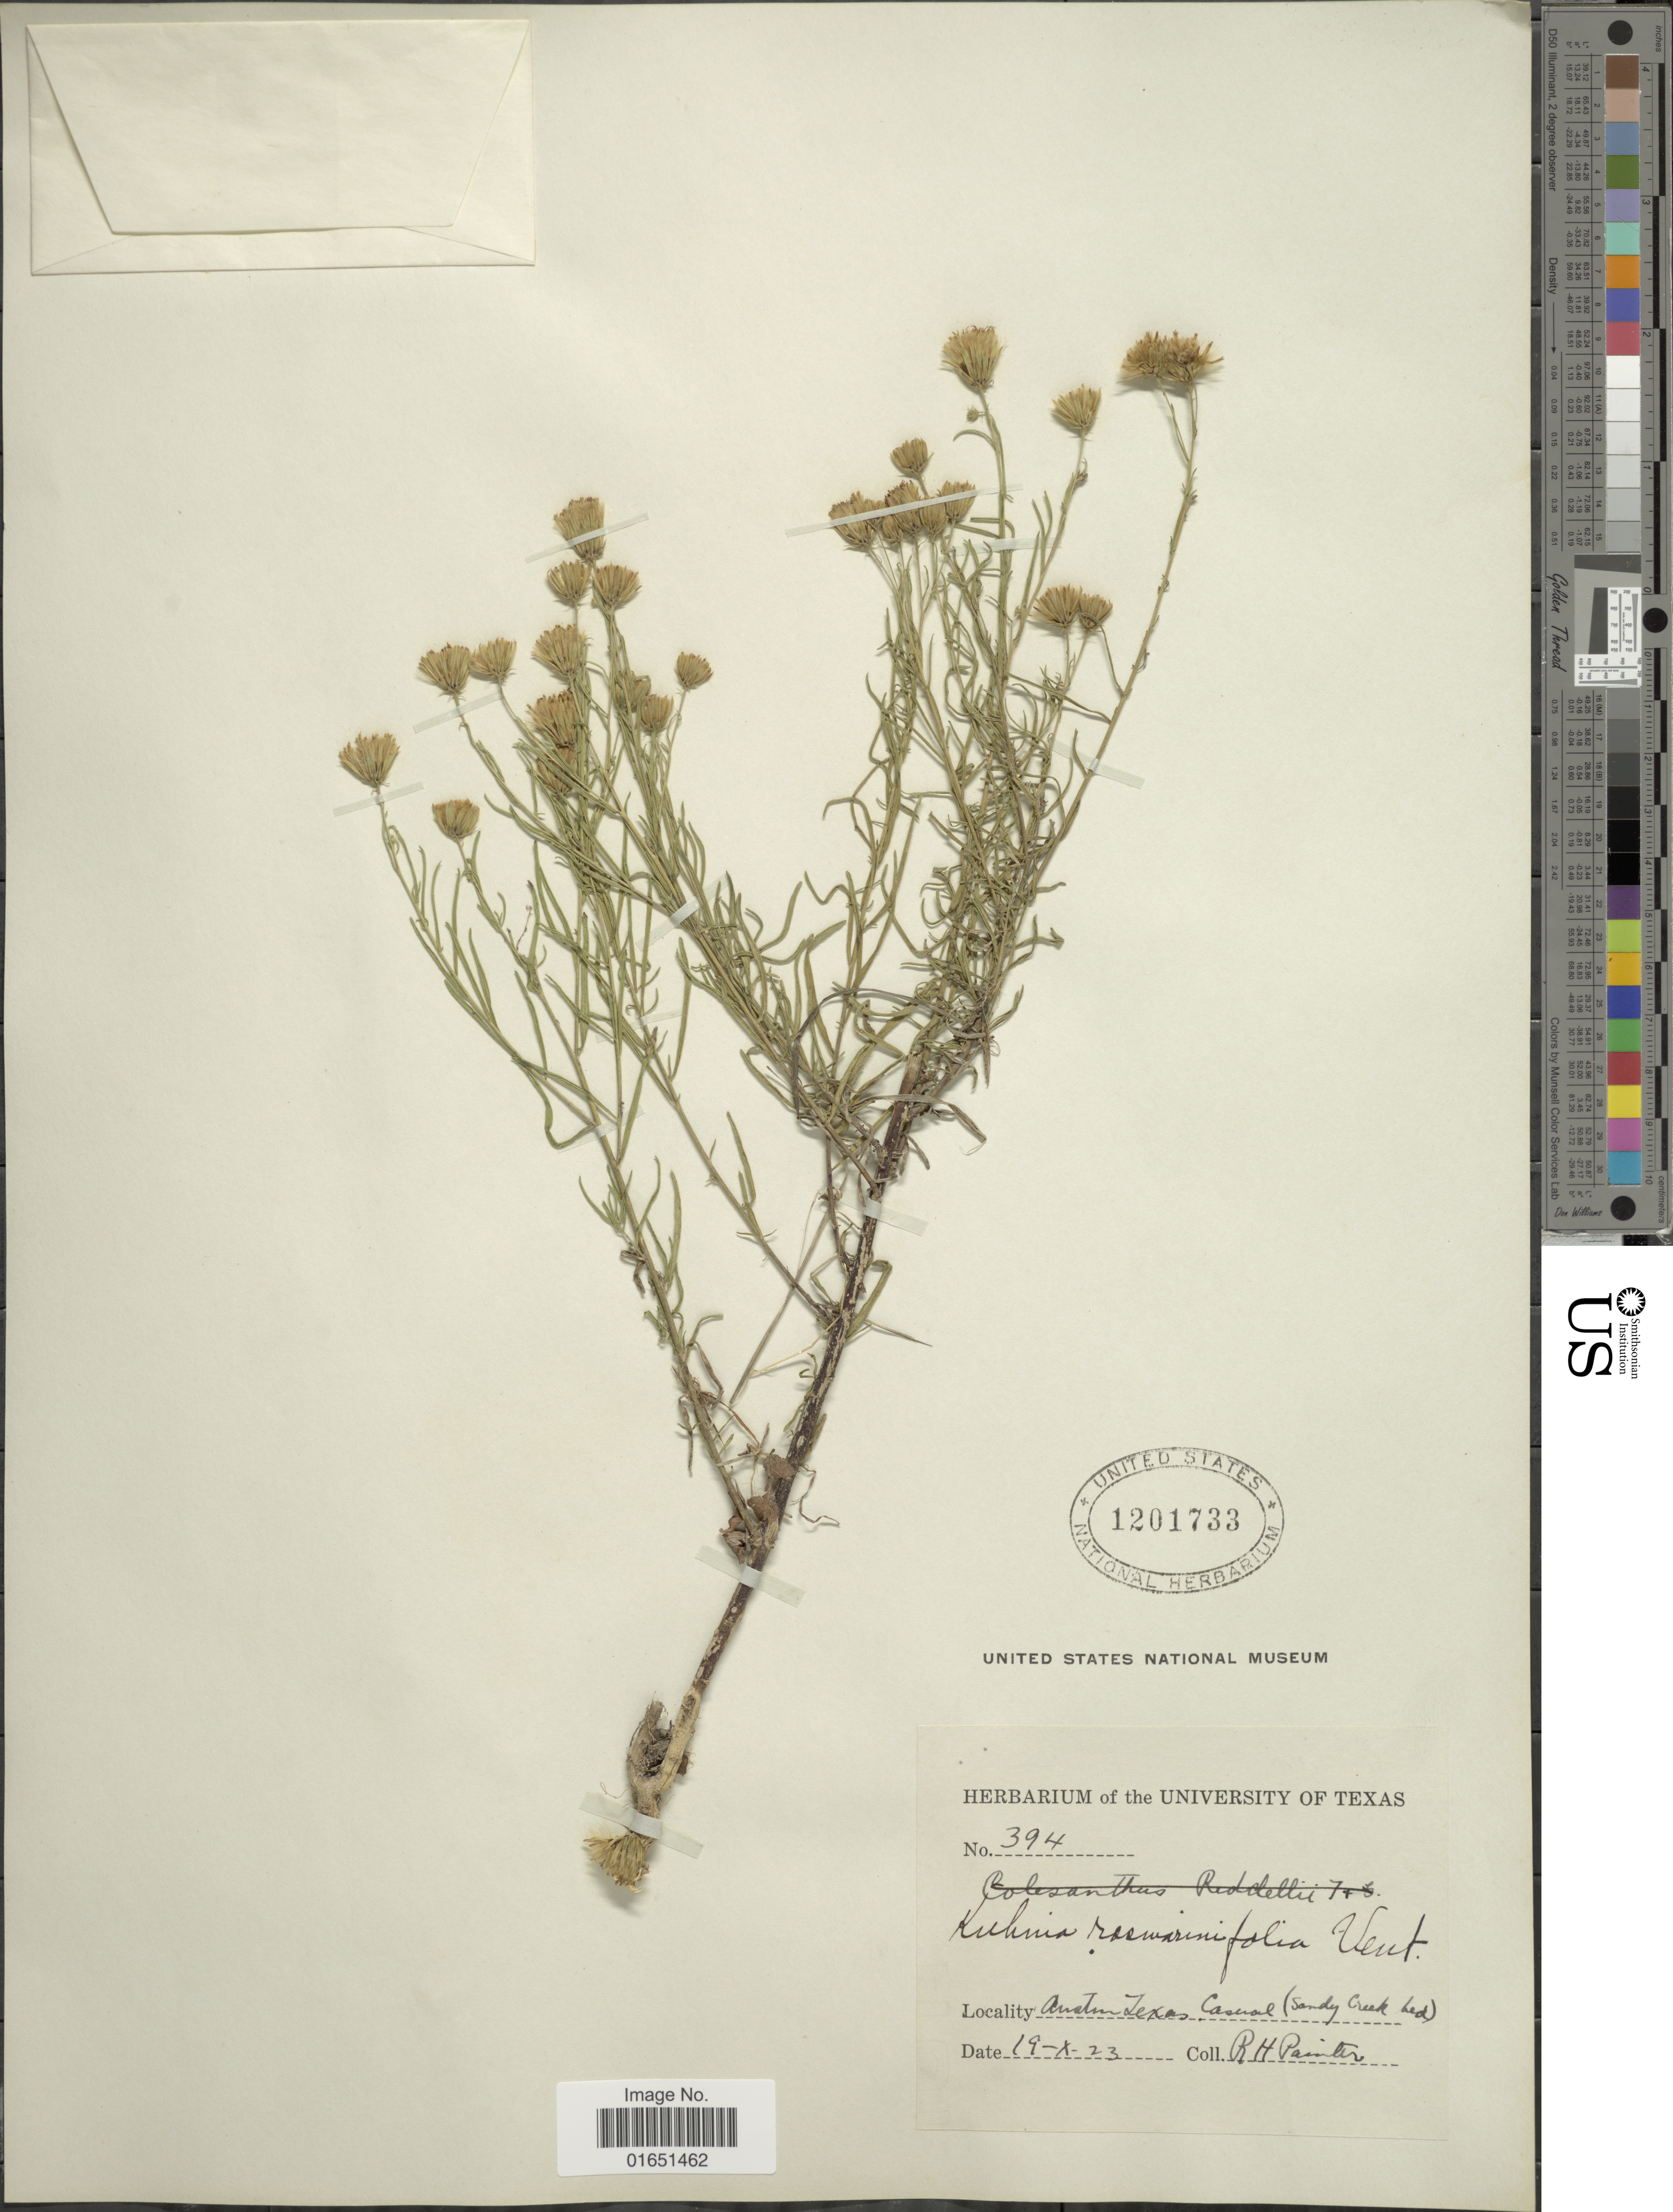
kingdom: Plantae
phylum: Tracheophyta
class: Magnoliopsida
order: Asterales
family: Asteraceae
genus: Brickellia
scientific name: Brickellia rosmarinifolia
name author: (Vent.) W.A. Weber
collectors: Painter, R. H.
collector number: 394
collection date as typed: Transcribed d/m/y: 19/10/23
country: United States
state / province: Texas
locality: Anston Texas Casual (Sandy Creek bed)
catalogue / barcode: US 1201733